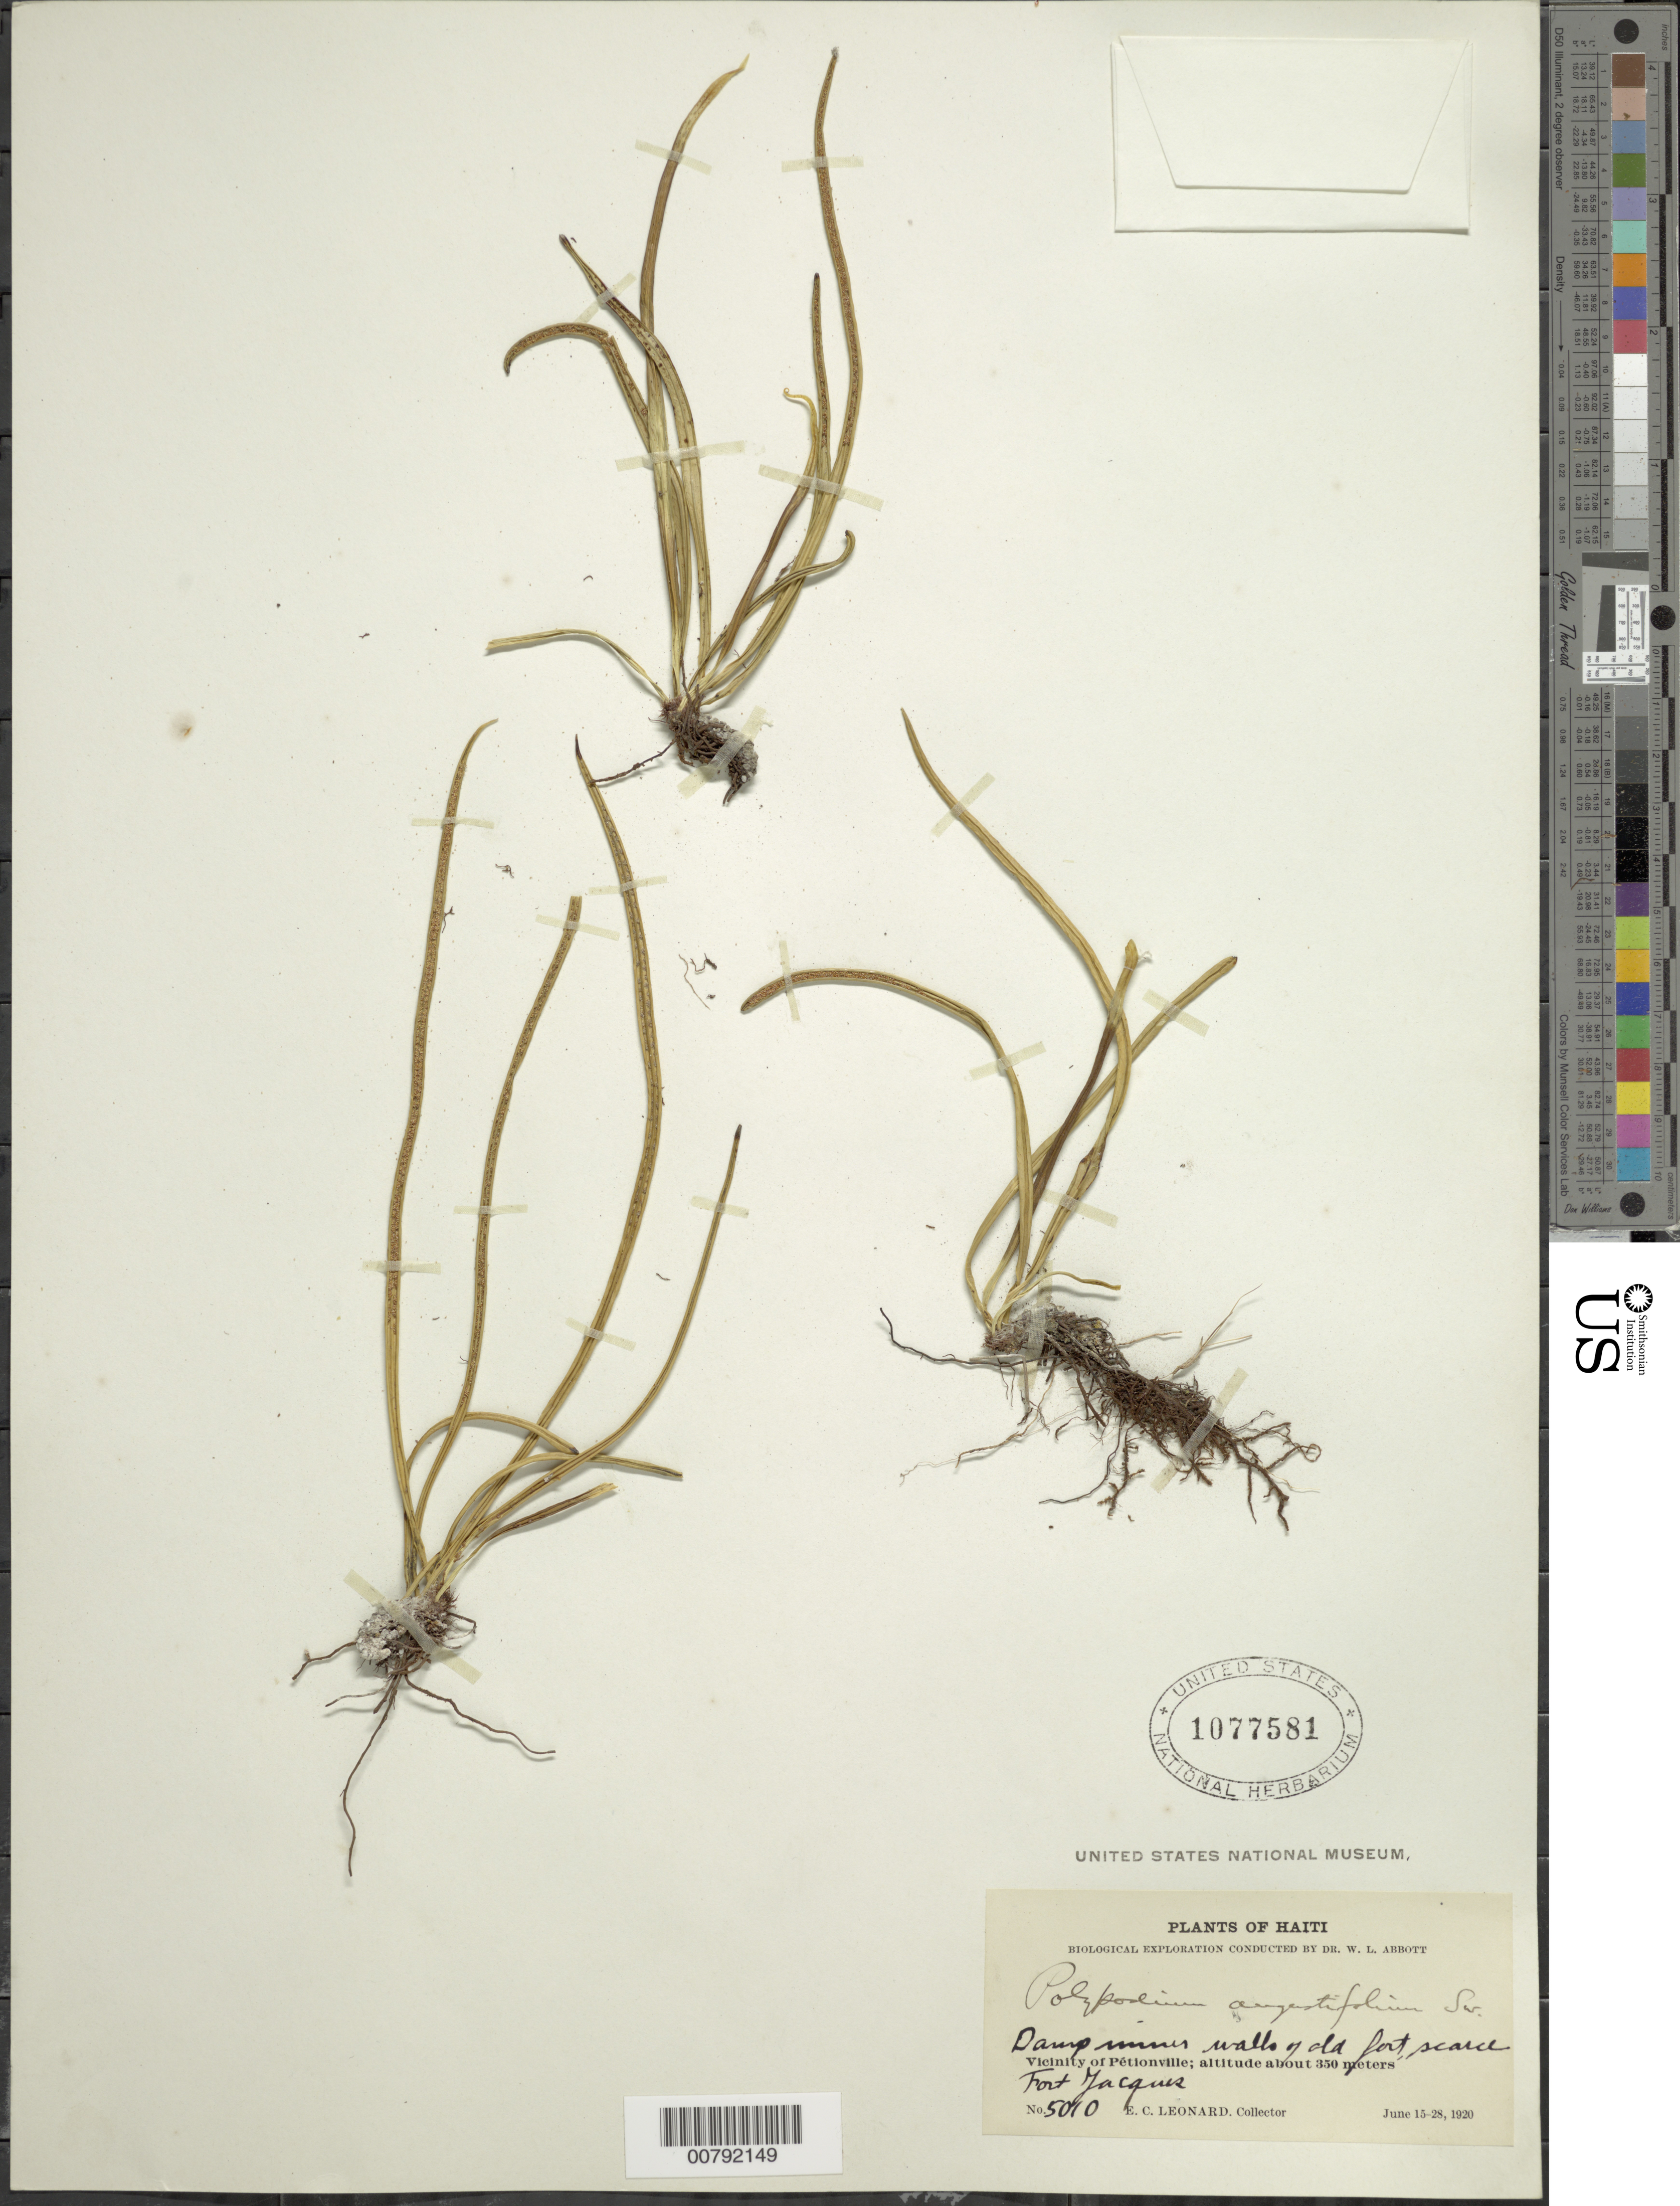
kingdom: Plantae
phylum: Tracheophyta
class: Polypodiopsida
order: Polypodiales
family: Polypodiaceae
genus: Campyloneurum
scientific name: Campyloneurum angustifolium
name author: (Sw.) Fée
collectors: E. C. Leonard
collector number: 5010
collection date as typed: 15 Jun 1920 to 28 Jun 1920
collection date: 1920-06-15/1920-06-28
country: Haiti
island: Hispaniola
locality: Pétionville vicinity, Fort Jacques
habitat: Damp inner walls of old fort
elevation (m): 350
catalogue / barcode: US 1077581